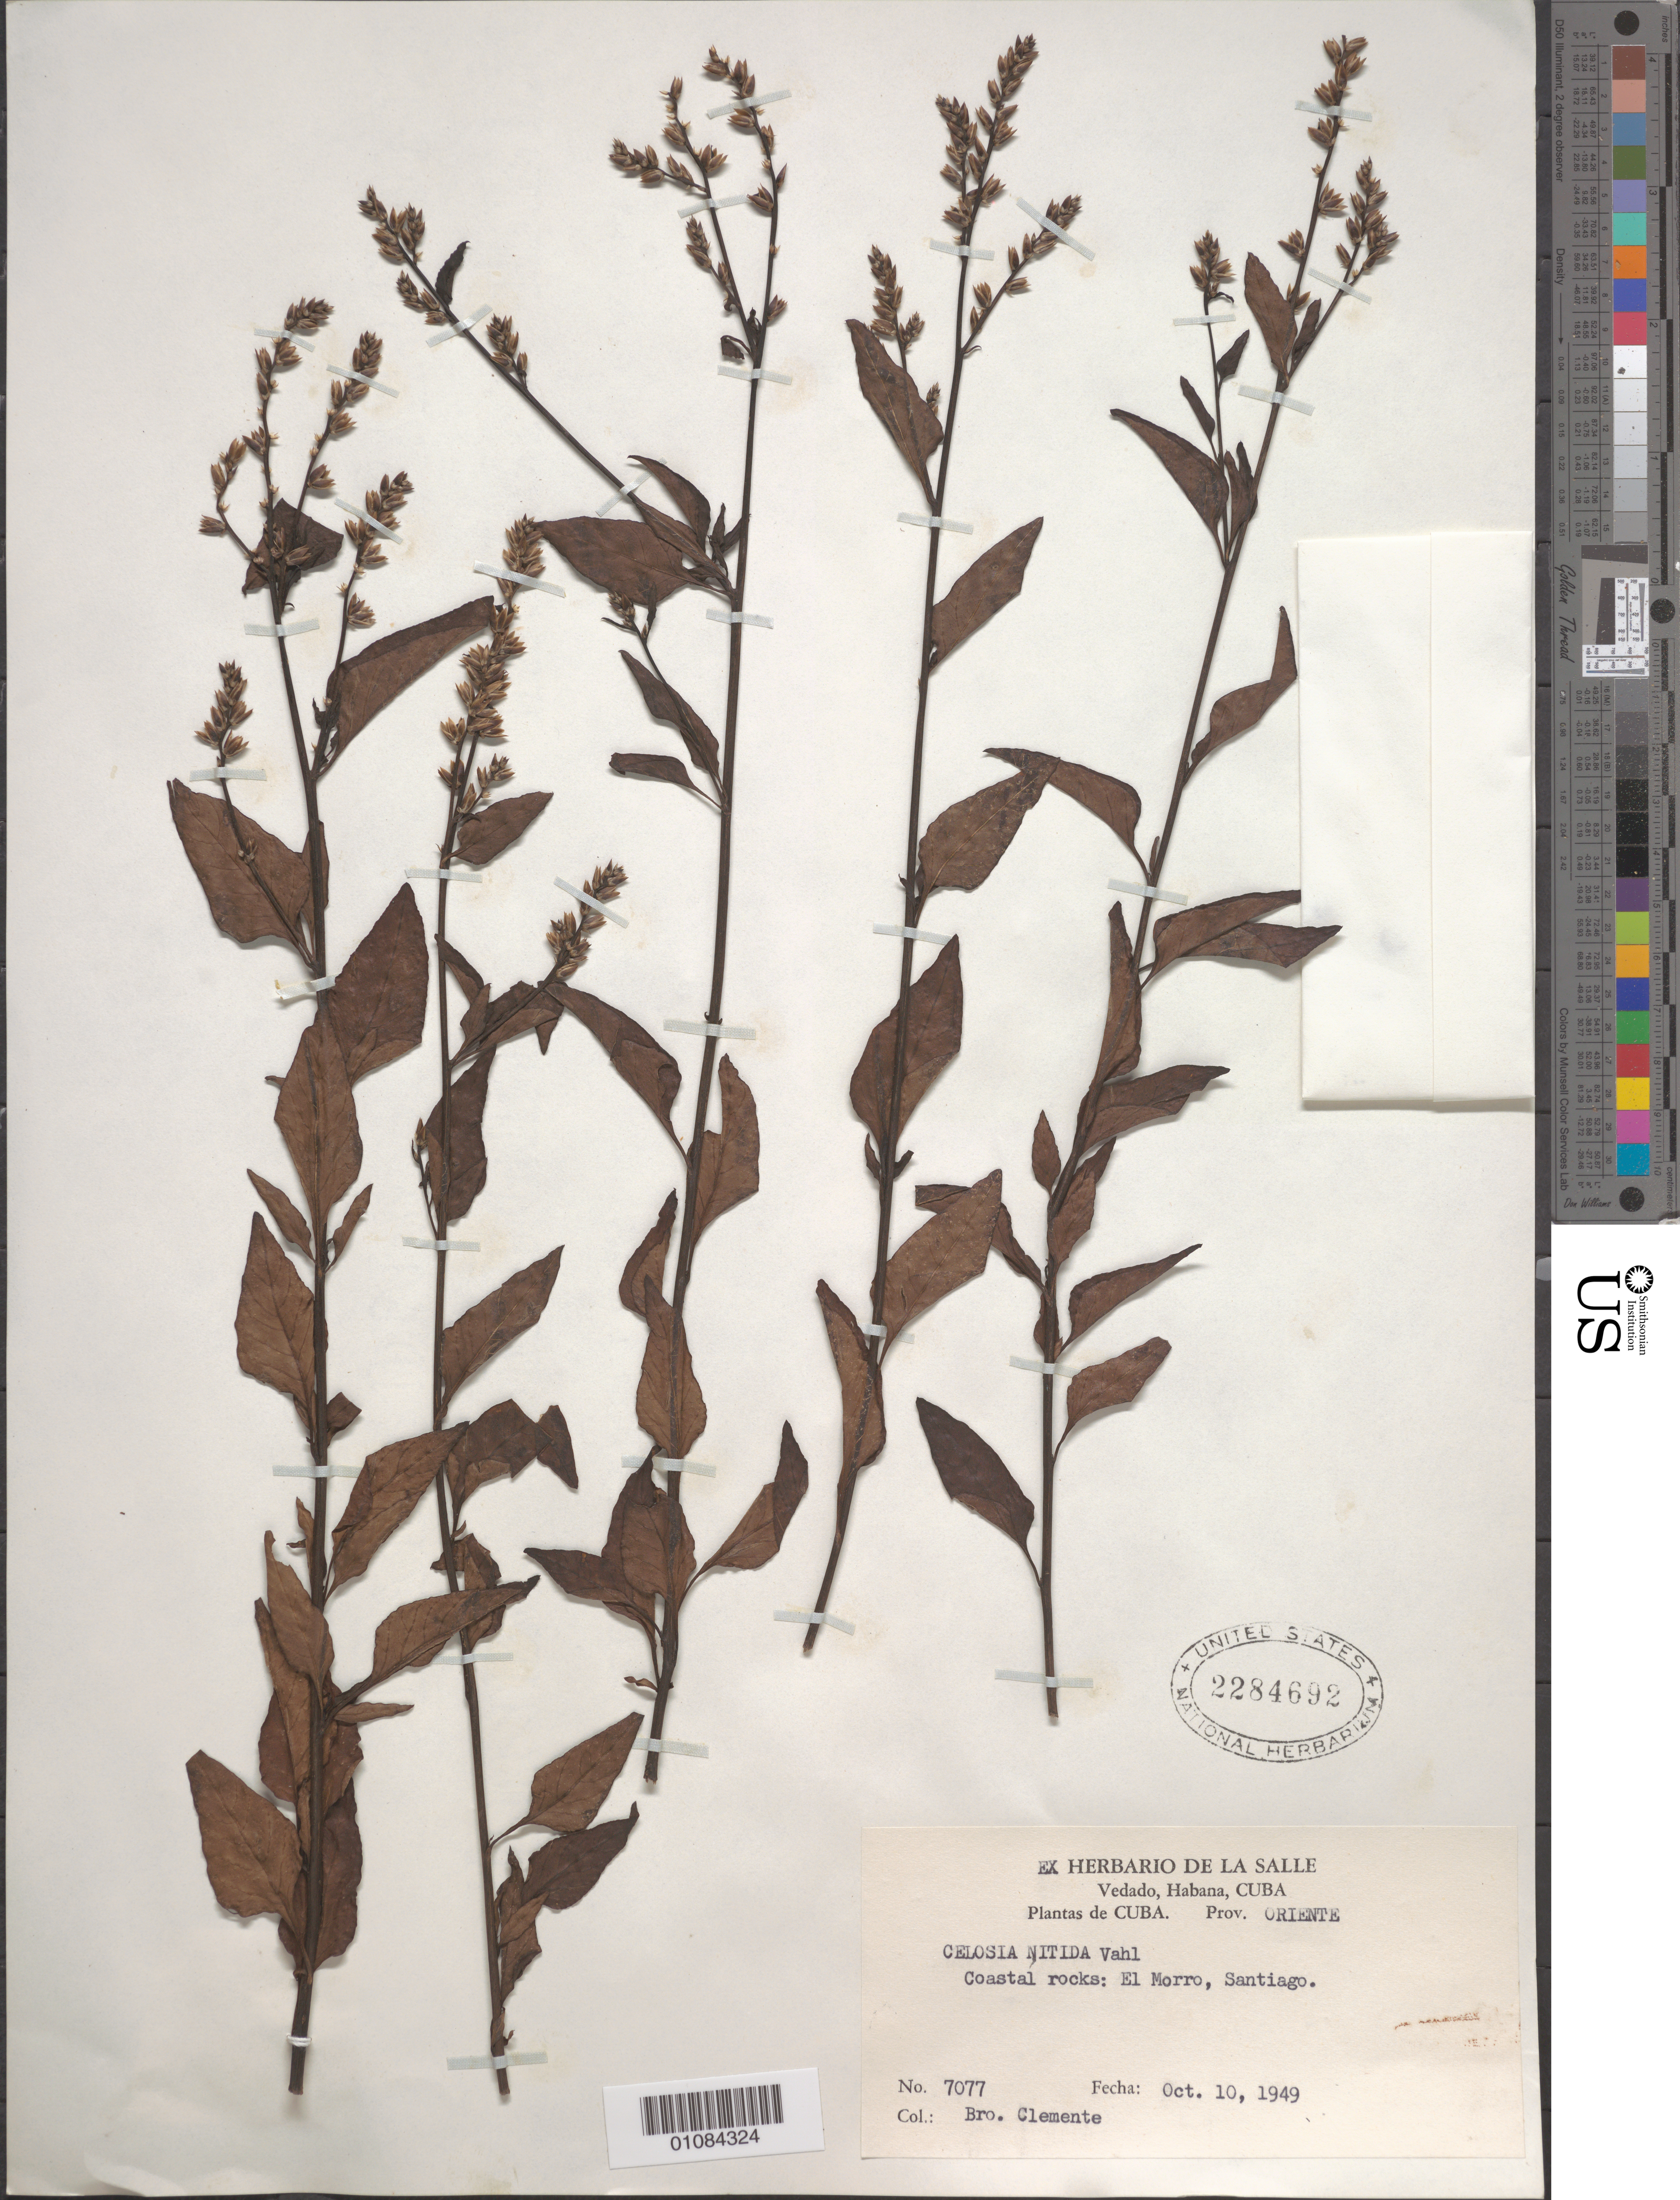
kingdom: Plantae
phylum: Tracheophyta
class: Magnoliopsida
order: Caryophyllales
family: Amaranthaceae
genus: Celosia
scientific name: Celosia nitida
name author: Vahl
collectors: Bro. Clemente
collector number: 7077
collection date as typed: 10 Oct 1949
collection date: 1949-10-10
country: Cuba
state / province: Santiago de Cuba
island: Cuba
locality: Oriente: Santiago, El Morro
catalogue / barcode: US 2284692